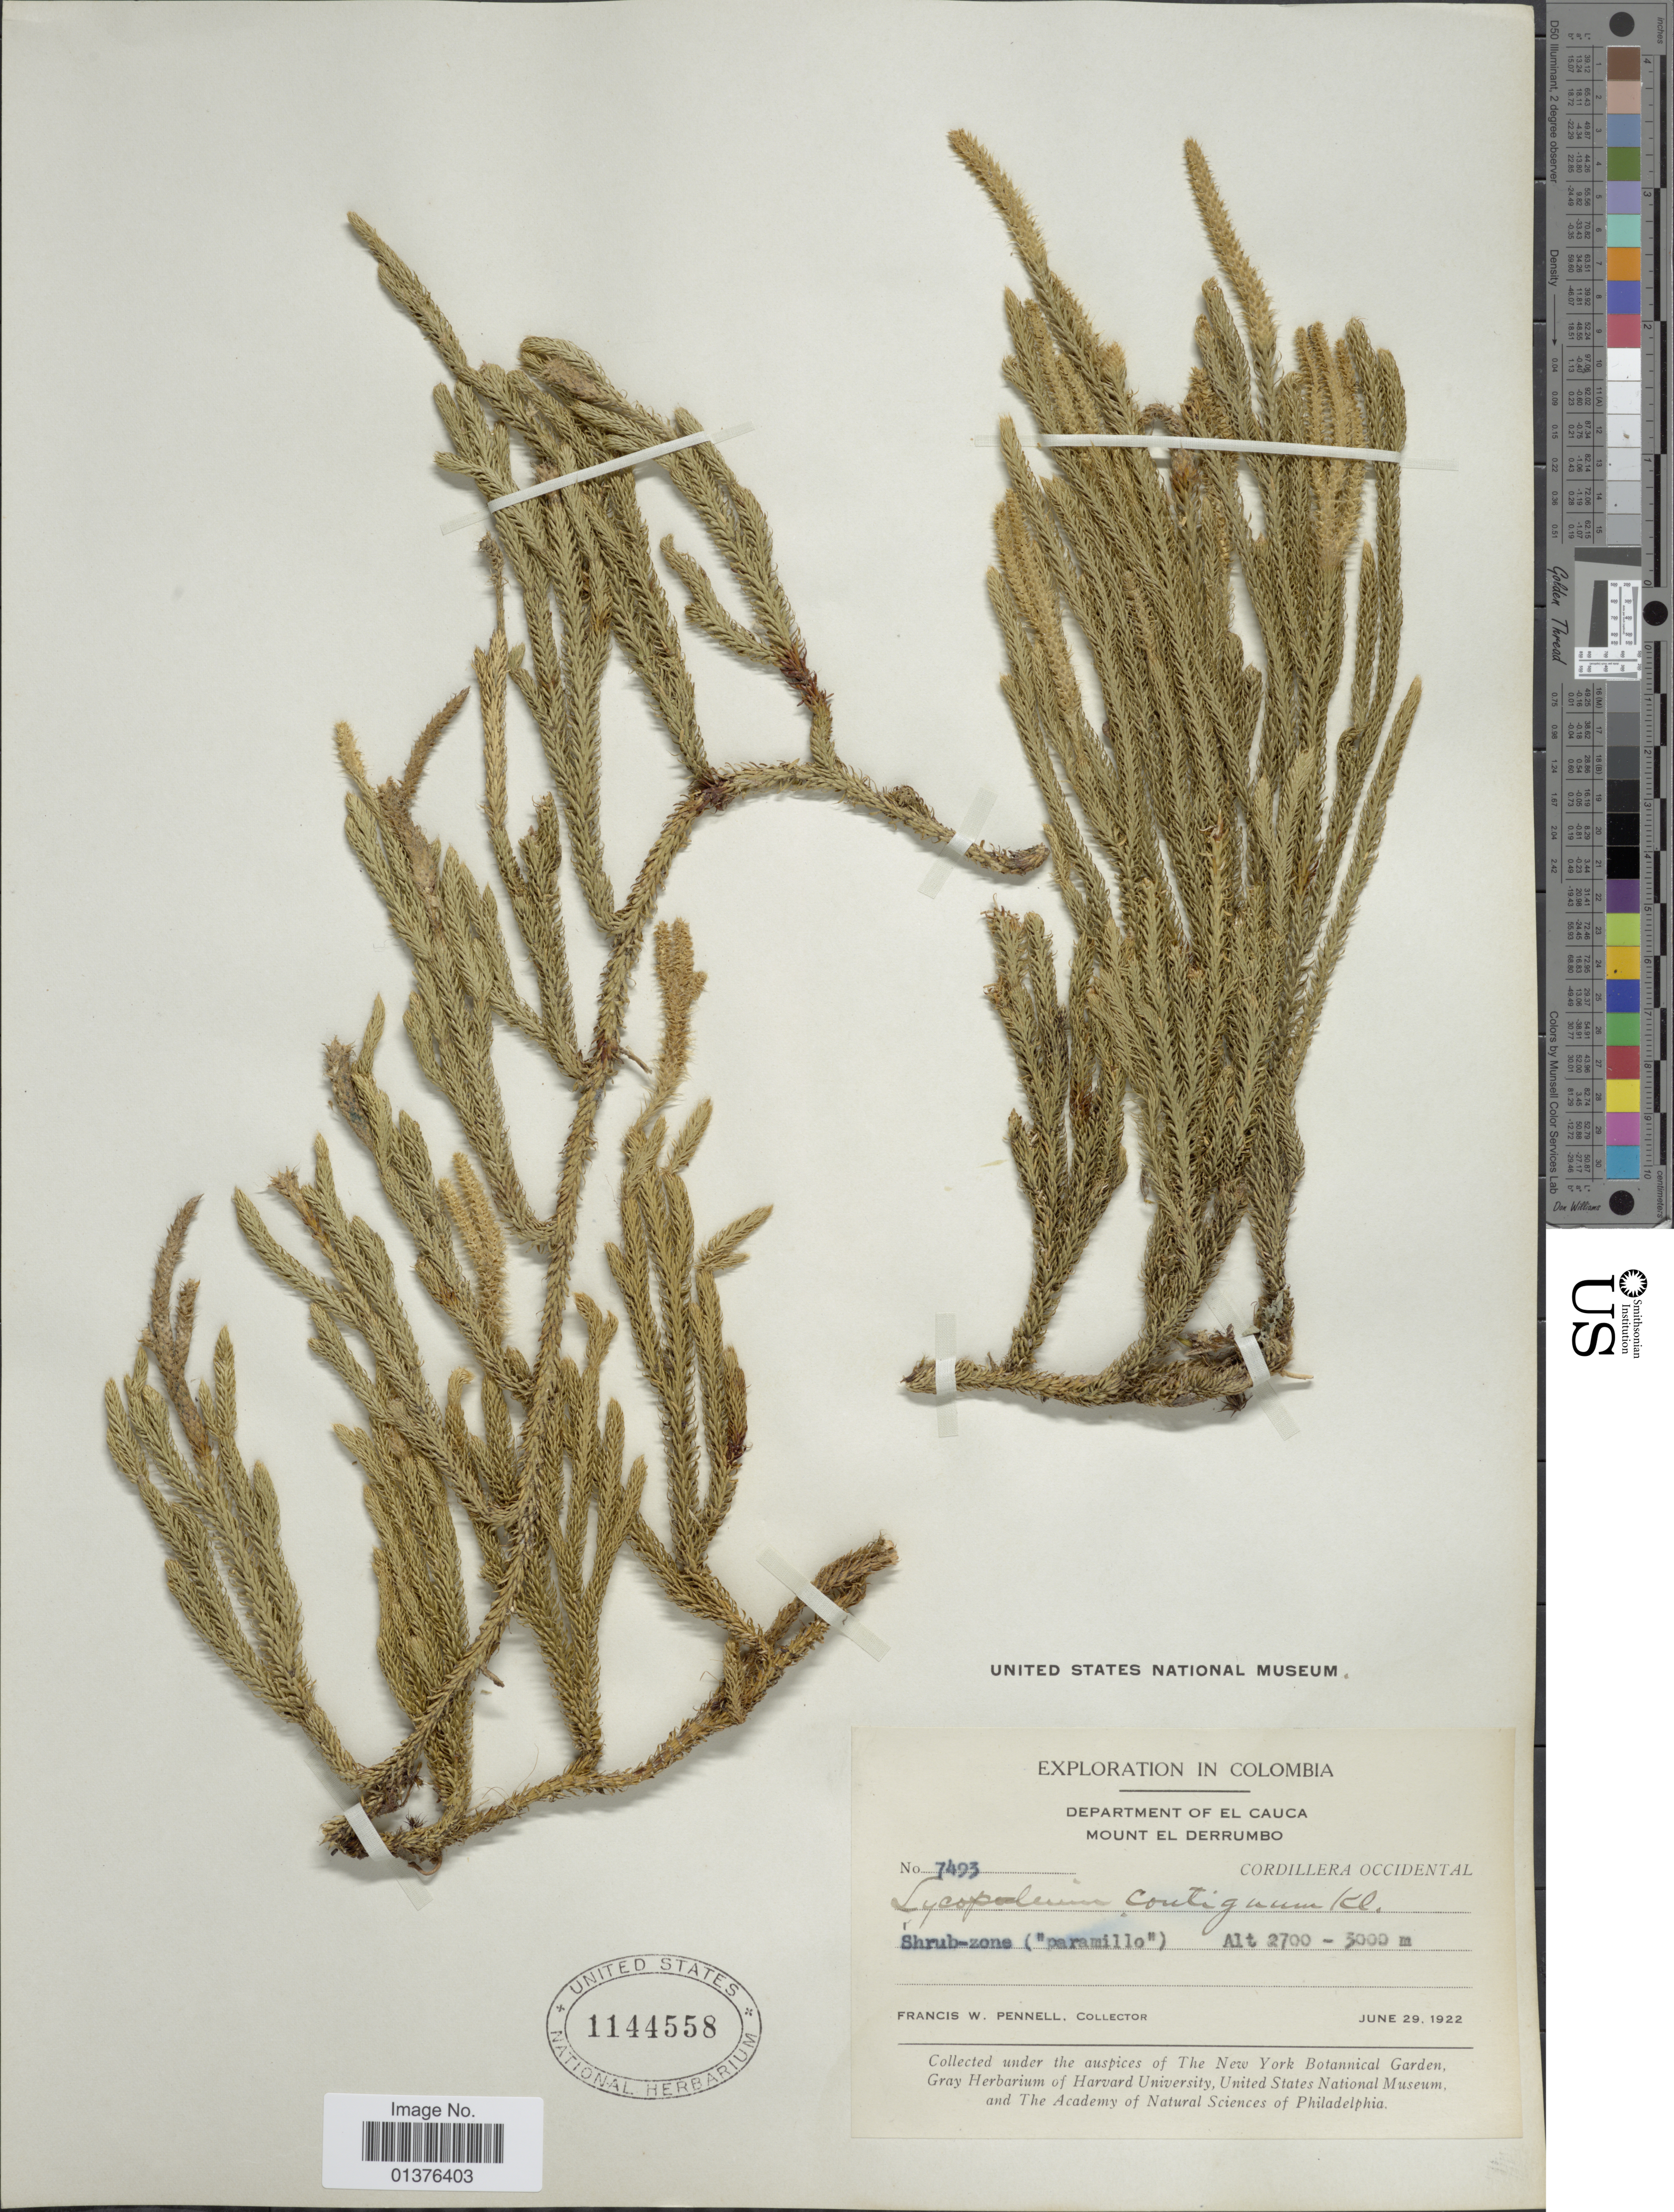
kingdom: Plantae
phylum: Tracheophyta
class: Lycopodiopsida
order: Lycopodiales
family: Lycopodiaceae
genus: Lycopodium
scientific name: Lycopodium clavatum subsp. contiguum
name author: (Klotzsch) B. Øllg.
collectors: F. W. Pennell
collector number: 7493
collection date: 1922-06-29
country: Colombia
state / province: Cauca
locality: Mount el Derrumbo, cordillera occidental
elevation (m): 2700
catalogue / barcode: US 1144558